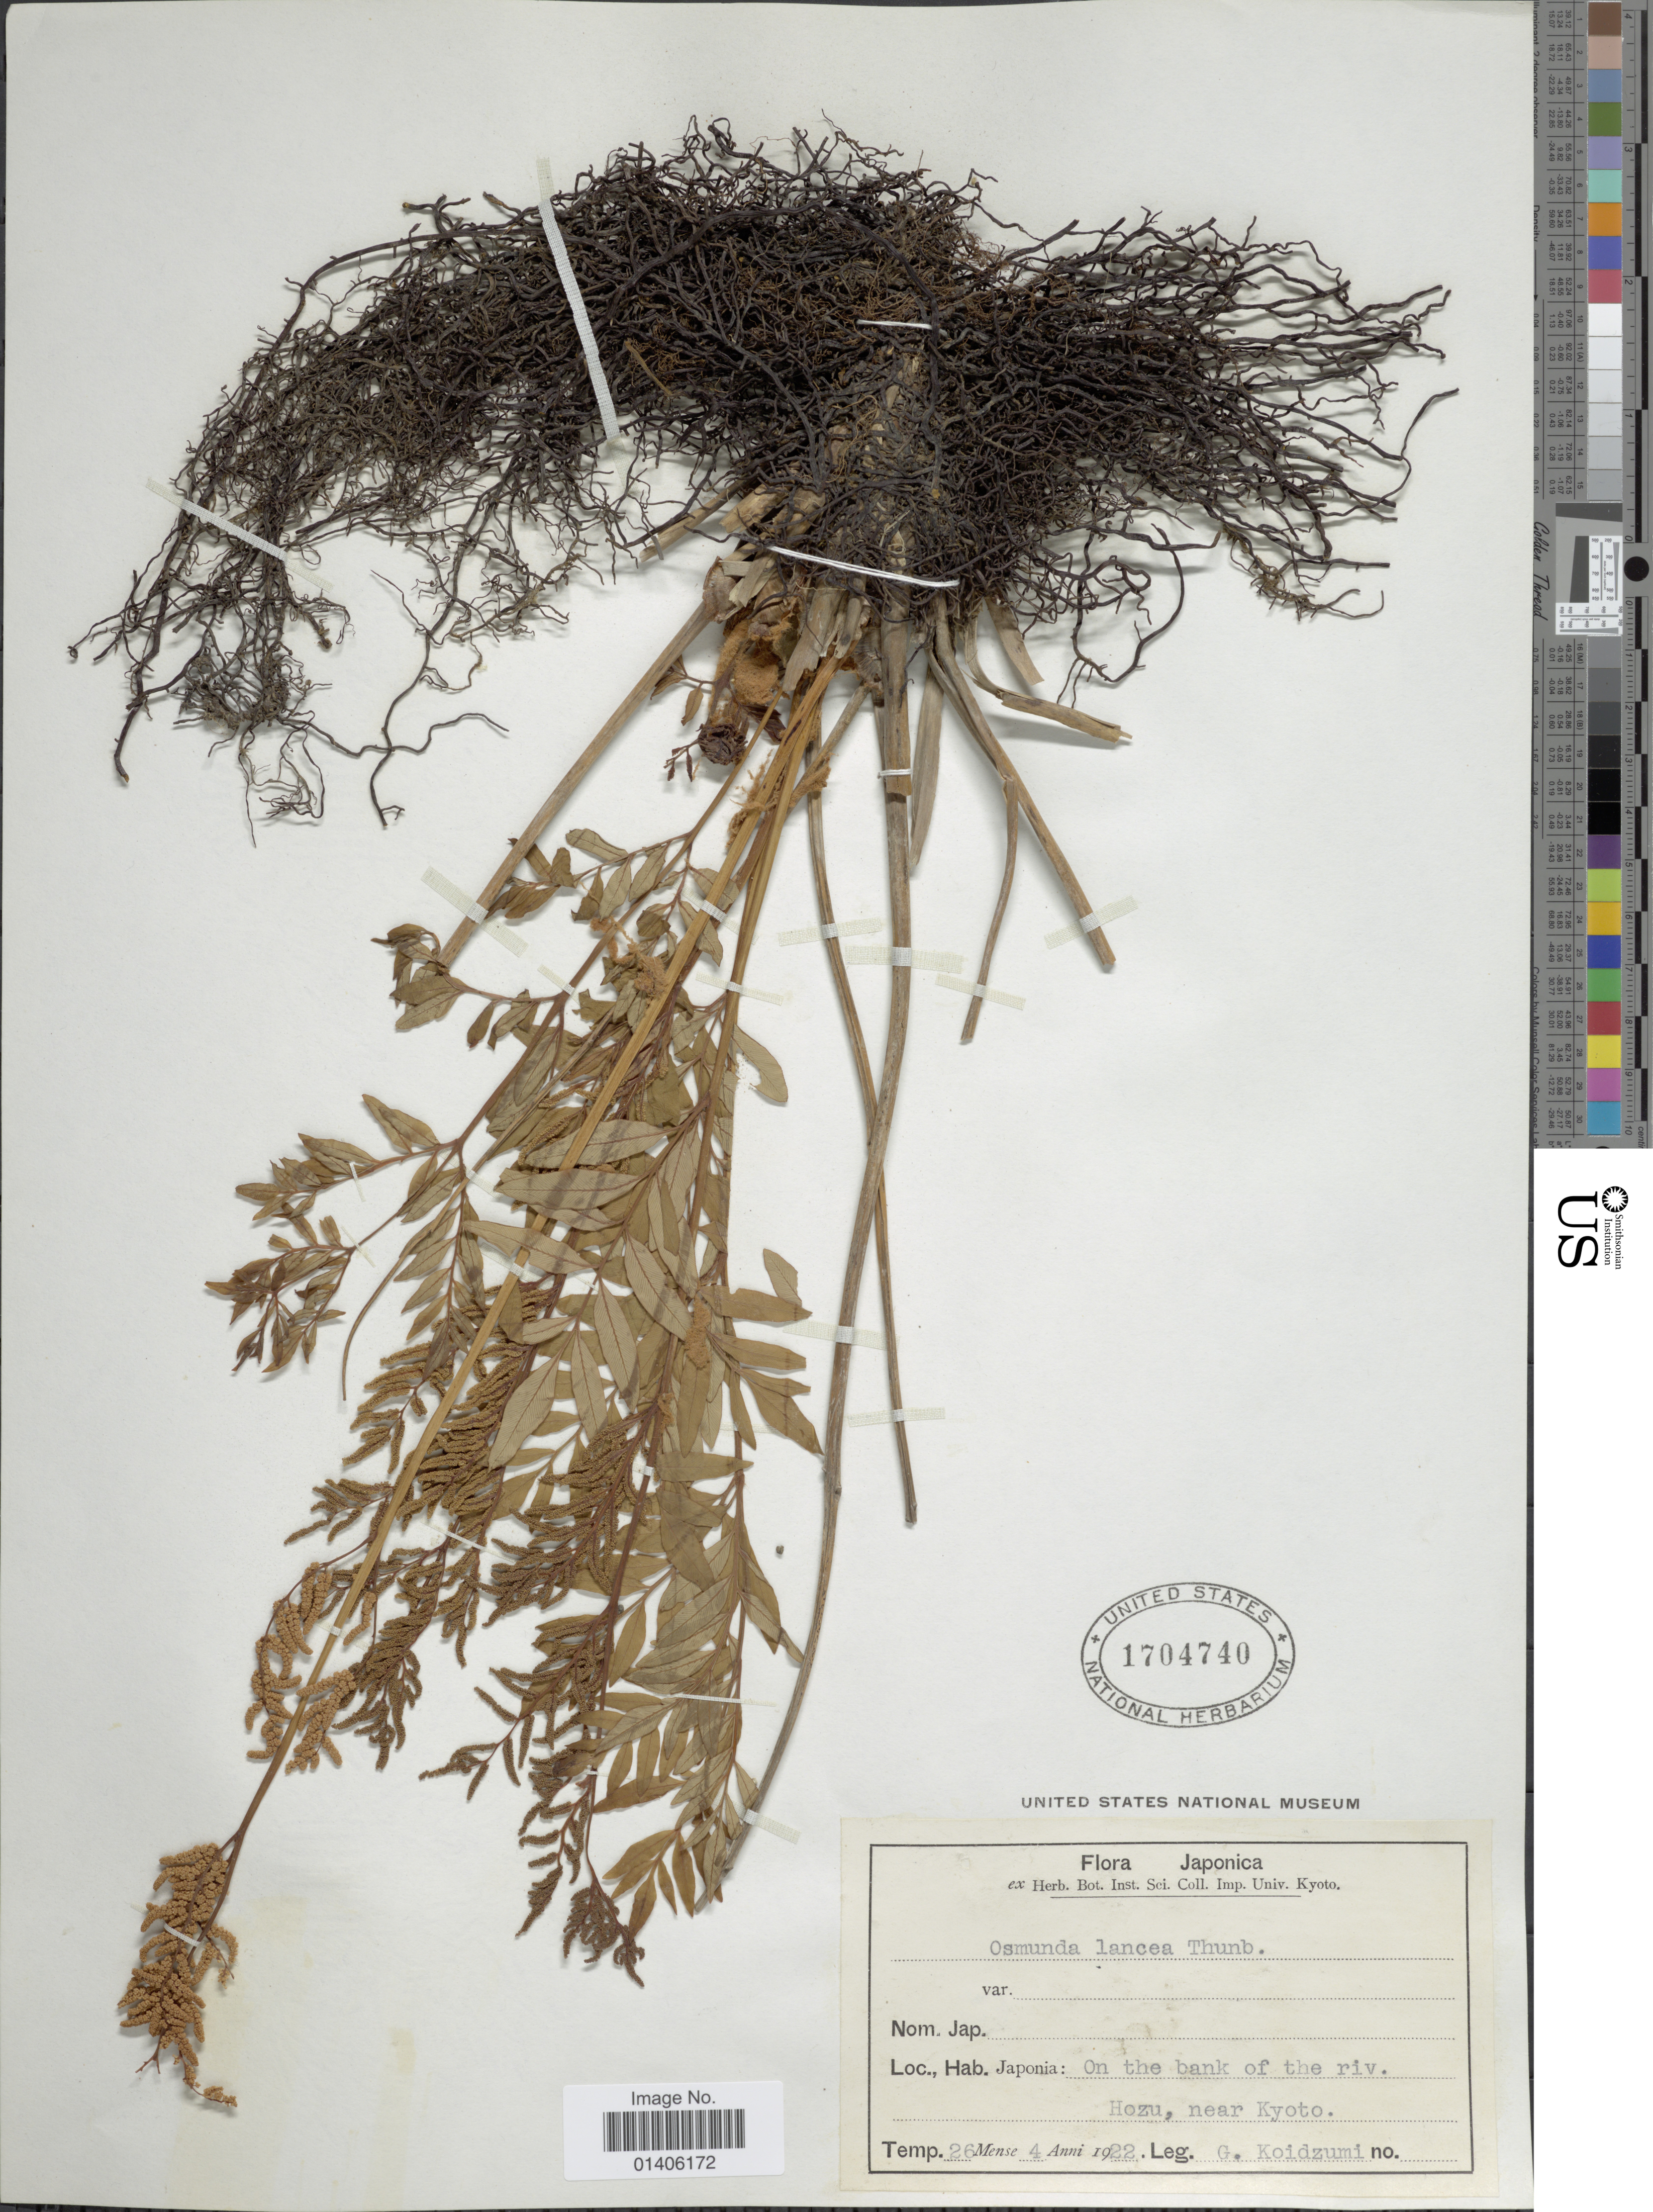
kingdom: Plantae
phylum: Tracheophyta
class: Polypodiopsida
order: Osmundales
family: Osmundaceae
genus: Osmunda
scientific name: Osmunda lancea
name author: Thunb.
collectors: G. Koidzumi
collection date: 1922-04-26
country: Japan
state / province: Kyoto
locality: On the bank of the riv. Hozu, near Kyoto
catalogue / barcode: US 1704740